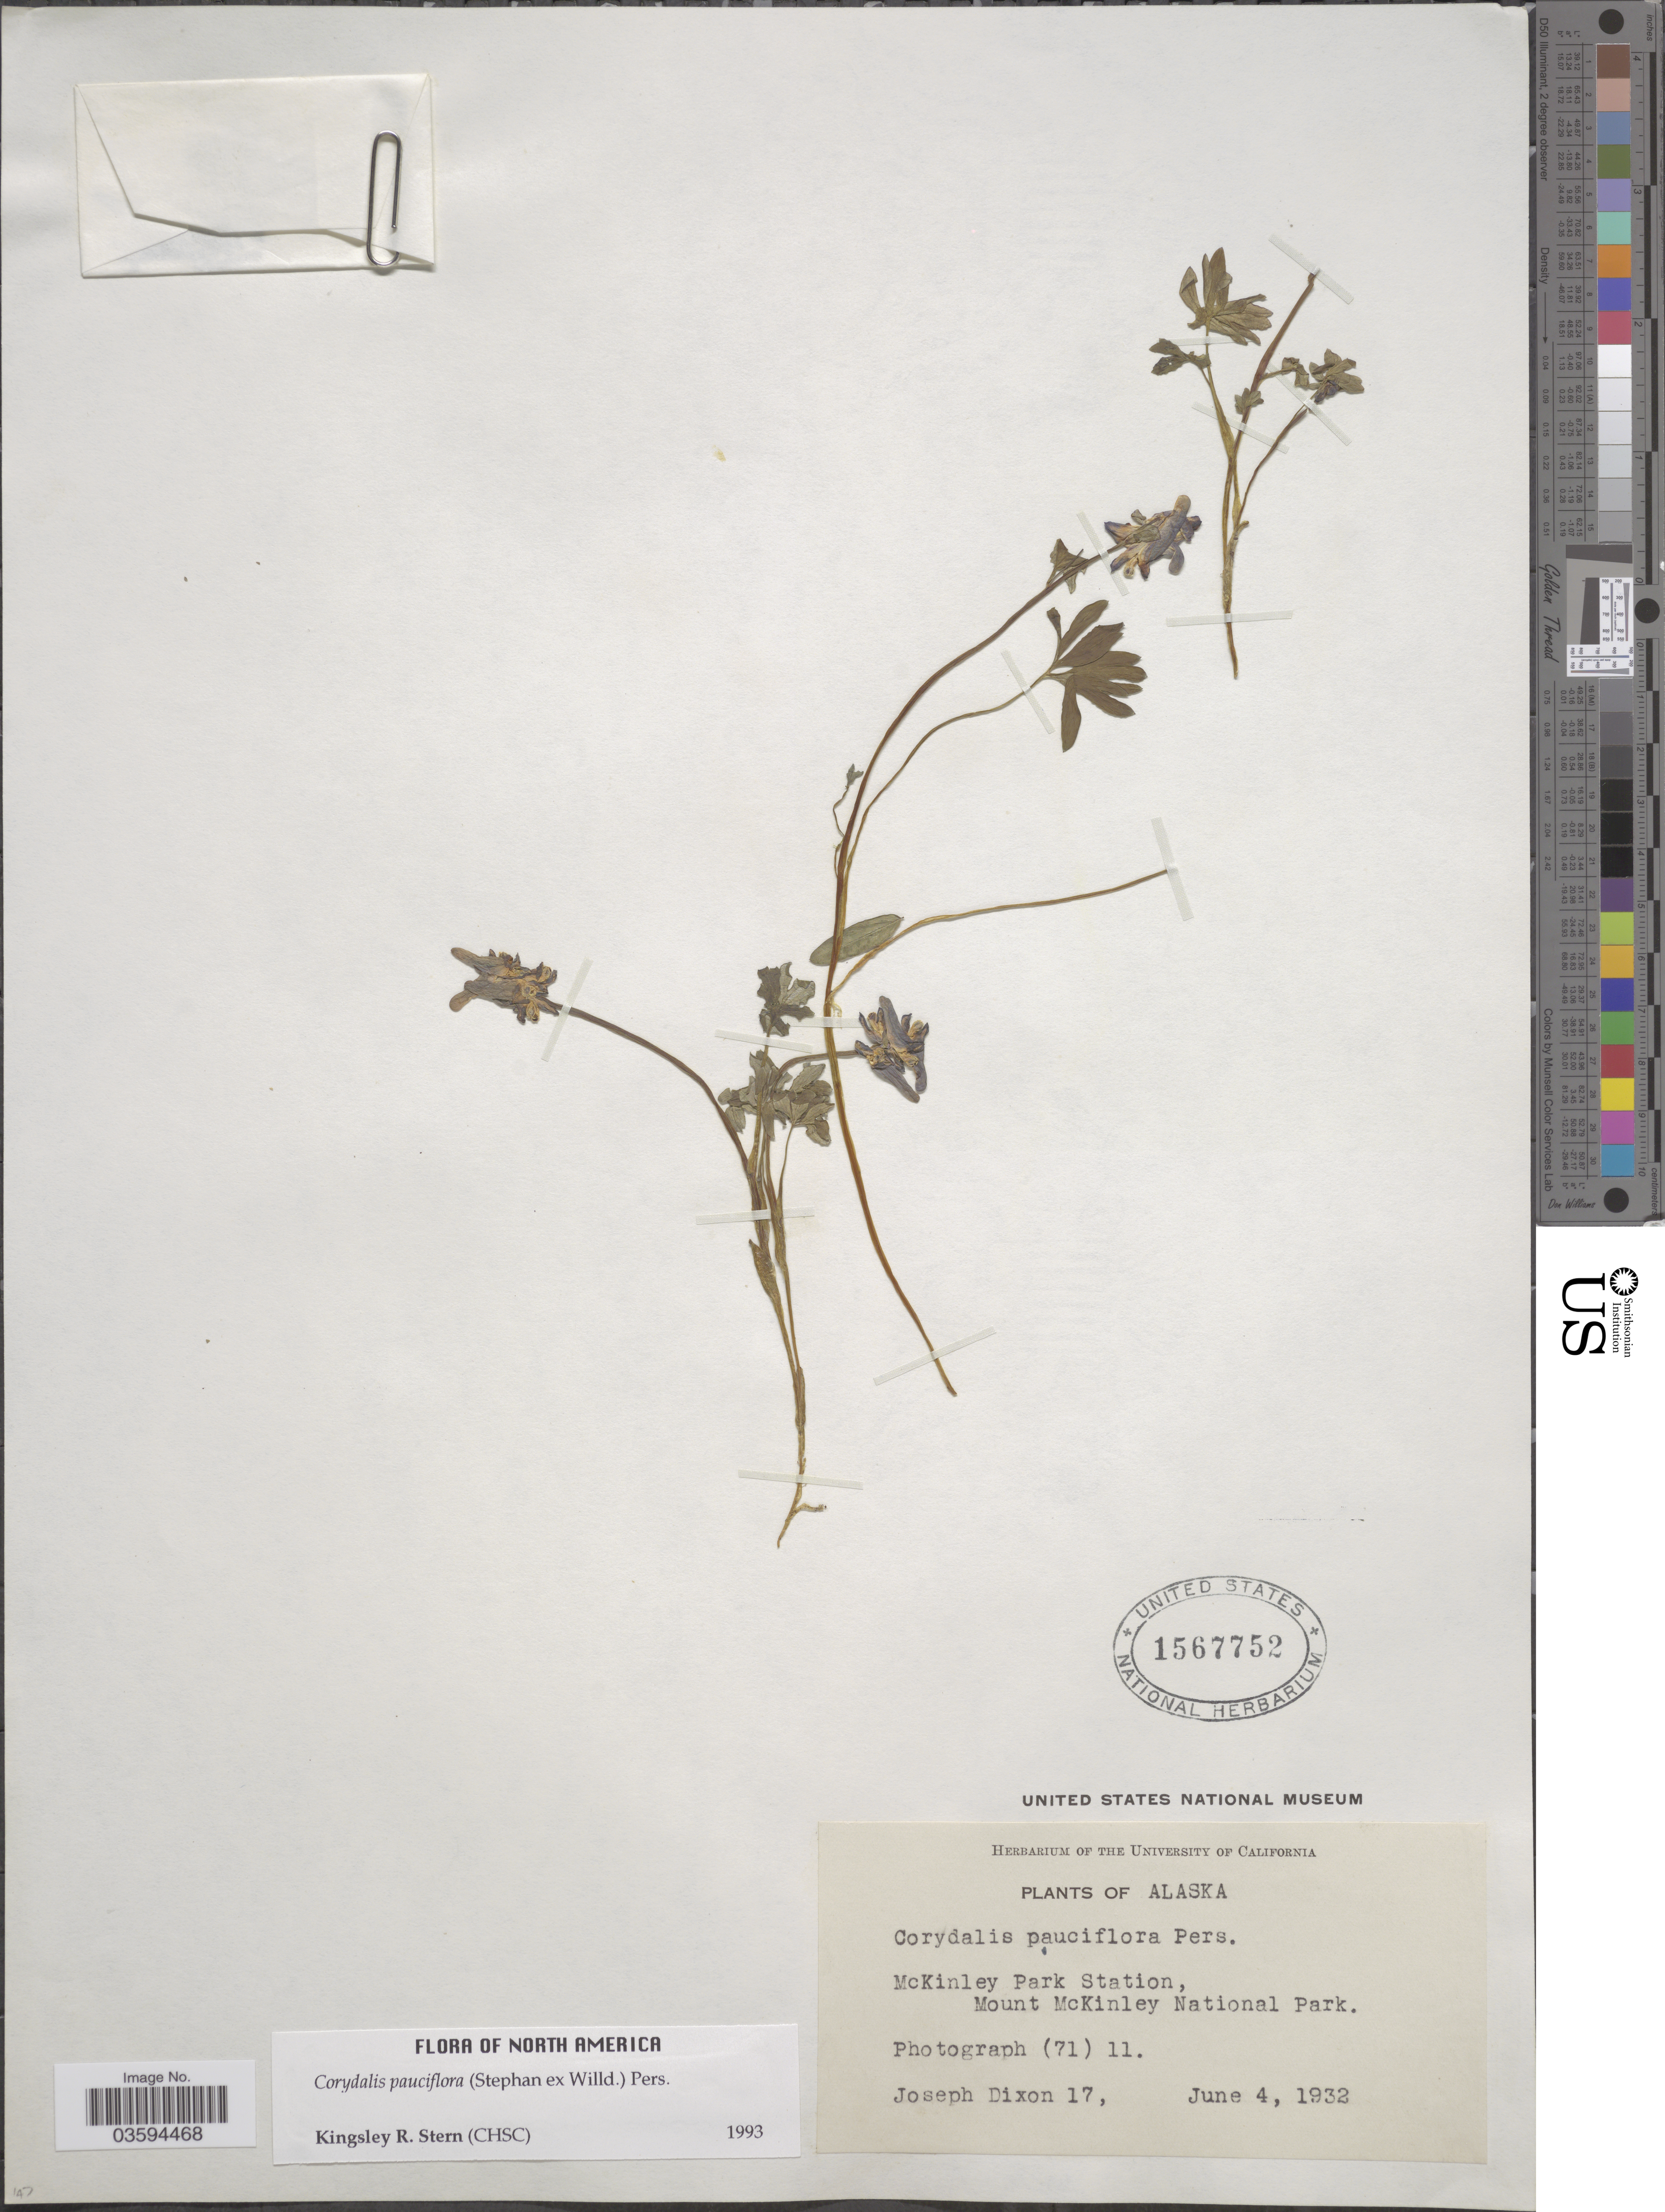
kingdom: Plantae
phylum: Tracheophyta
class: Magnoliopsida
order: Ranunculales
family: Papaveraceae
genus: Corydalis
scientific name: Corydalis pauciflora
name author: (Stephan) Pers.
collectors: J. Dixon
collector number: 17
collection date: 1932-06-04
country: United States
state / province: Alaska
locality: McKinley Park Station, Mount McKinley National Park.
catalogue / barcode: US 1567752